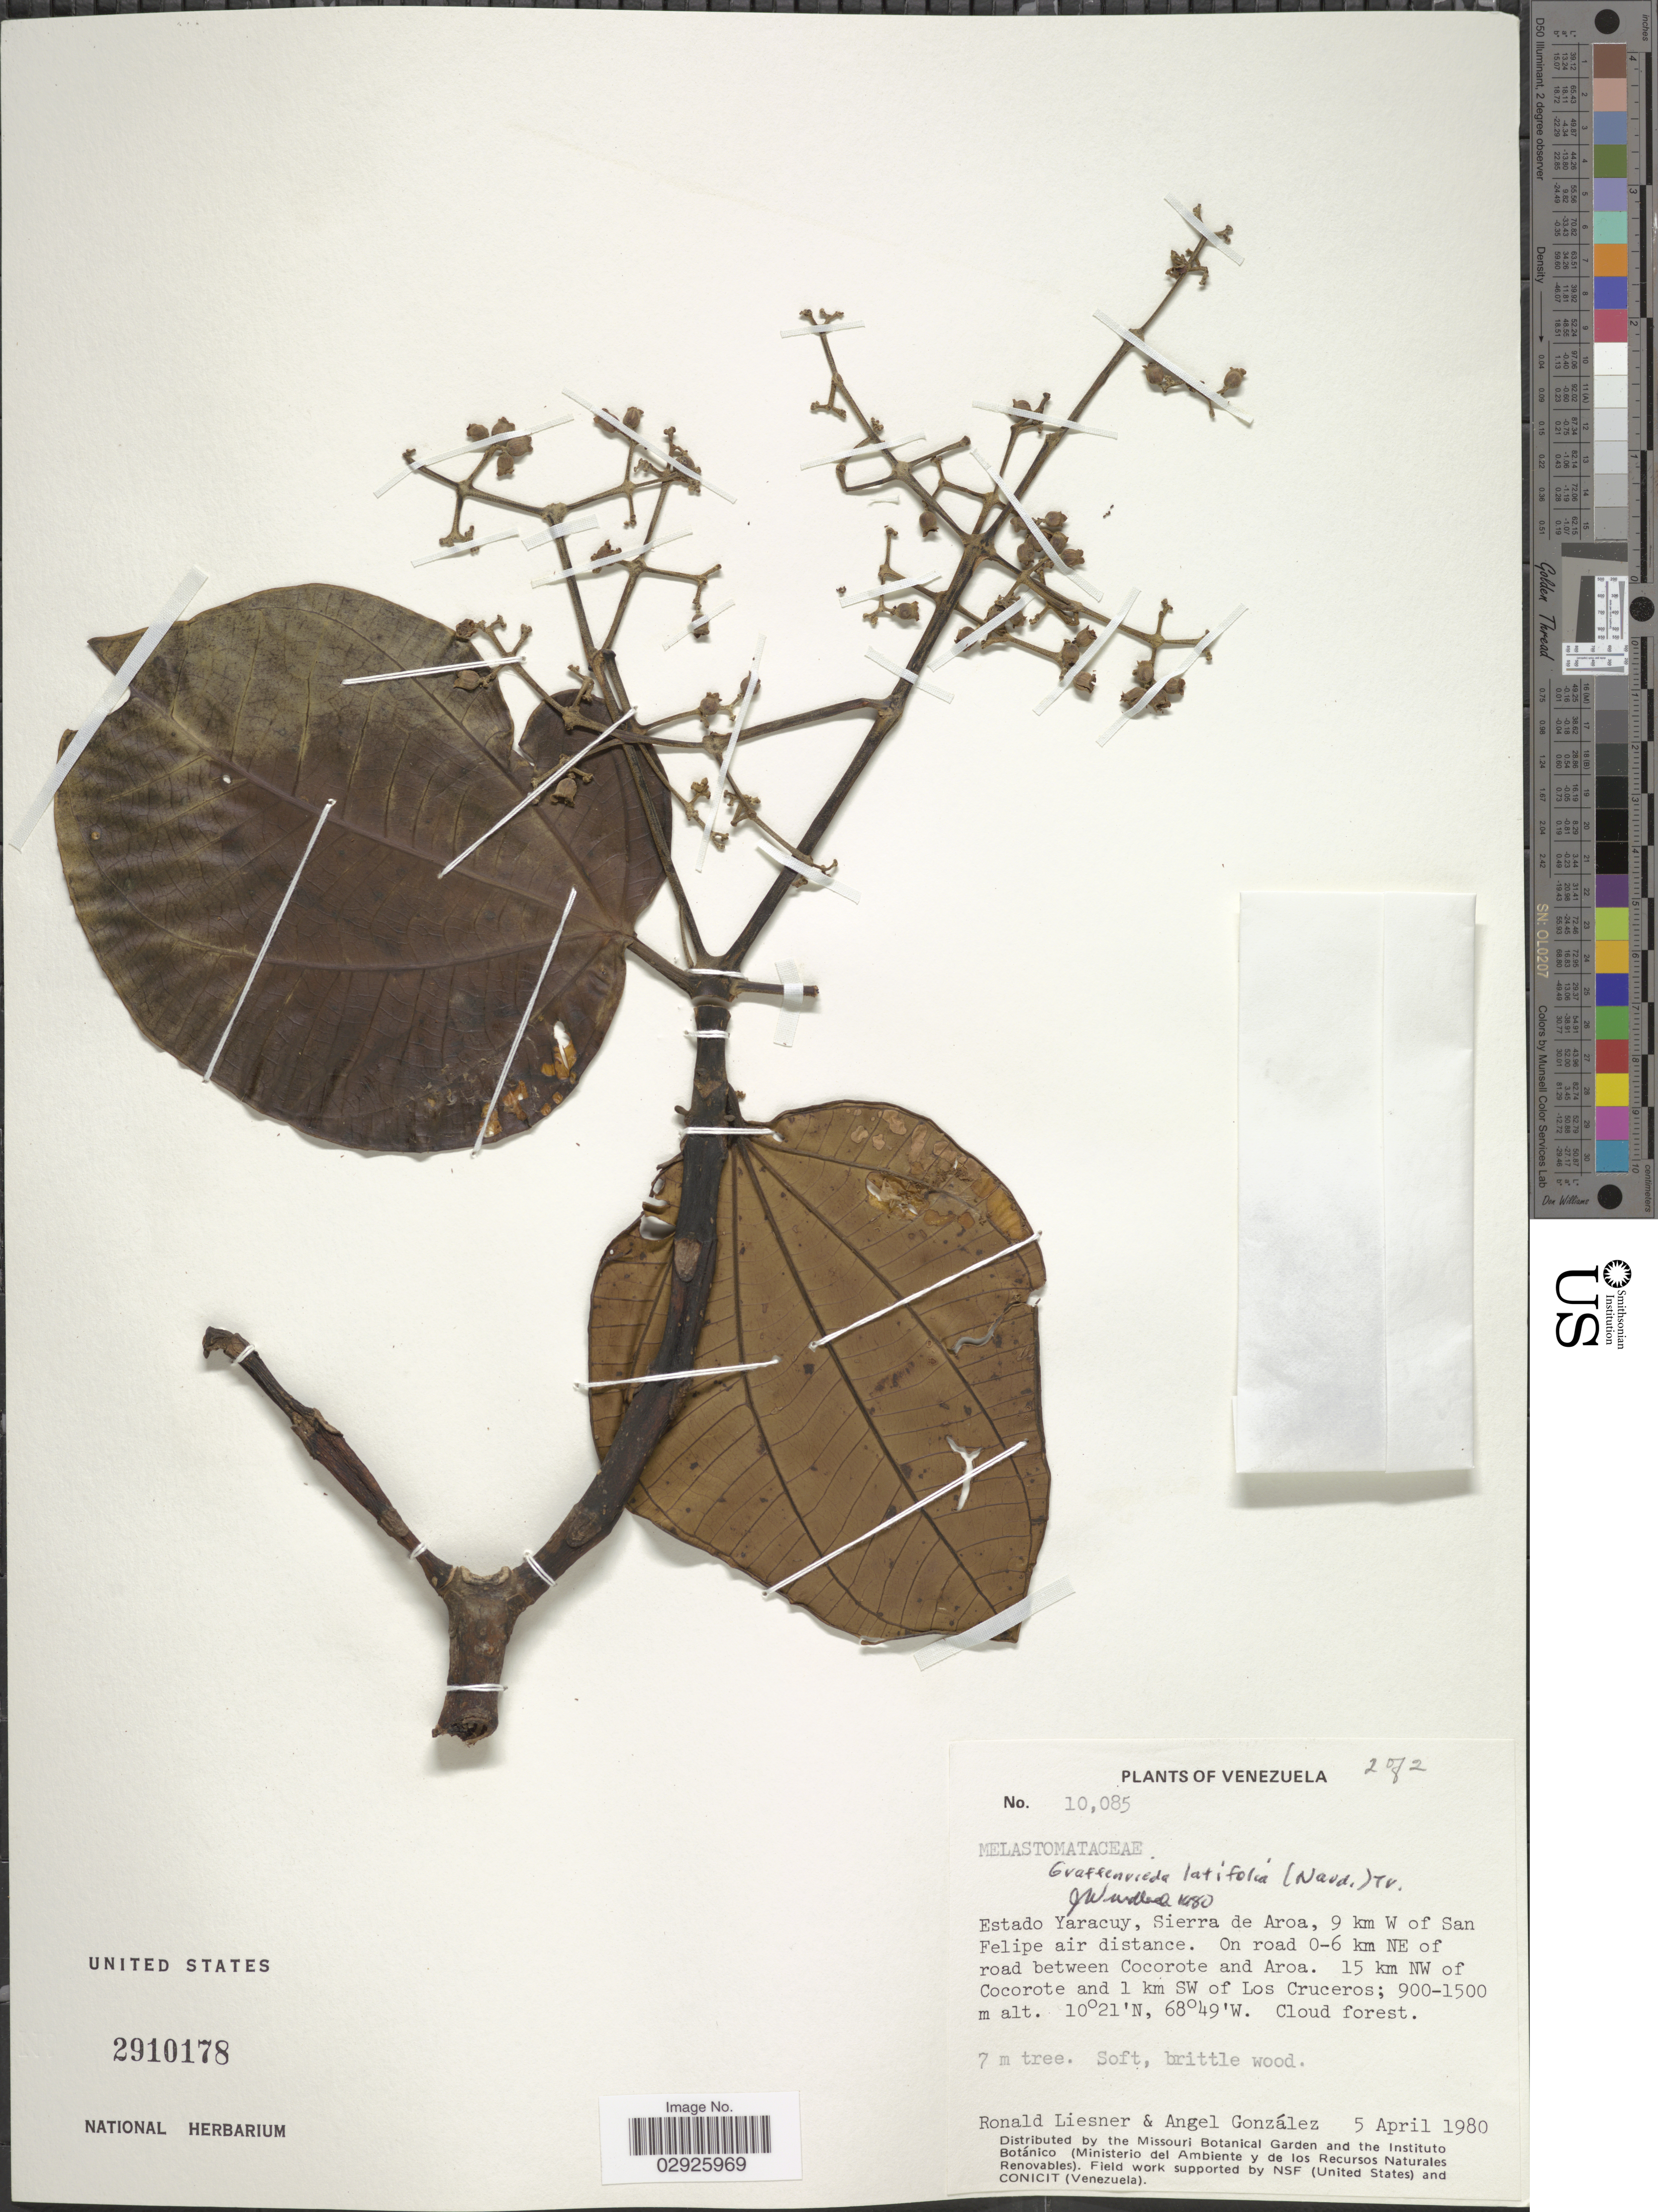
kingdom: Plantae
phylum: Tracheophyta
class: Magnoliopsida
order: Myrtales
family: Melastomataceae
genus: Graffenrieda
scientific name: Graffenrieda latifolia subsp. latifolia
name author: (Naudin) Triana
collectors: R. L. Liesner & A. C. González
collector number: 10085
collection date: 1980-04-05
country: Venezuela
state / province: Yaracuy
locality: Sierra de Aroa, 9 km W of San Felipe air distance. On road 0-6 km NE of road between Cocorote and Aroa. 15 km NW of Cocorote and 1 km SW of Los Cruceros.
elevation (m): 900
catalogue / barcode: US 2910178